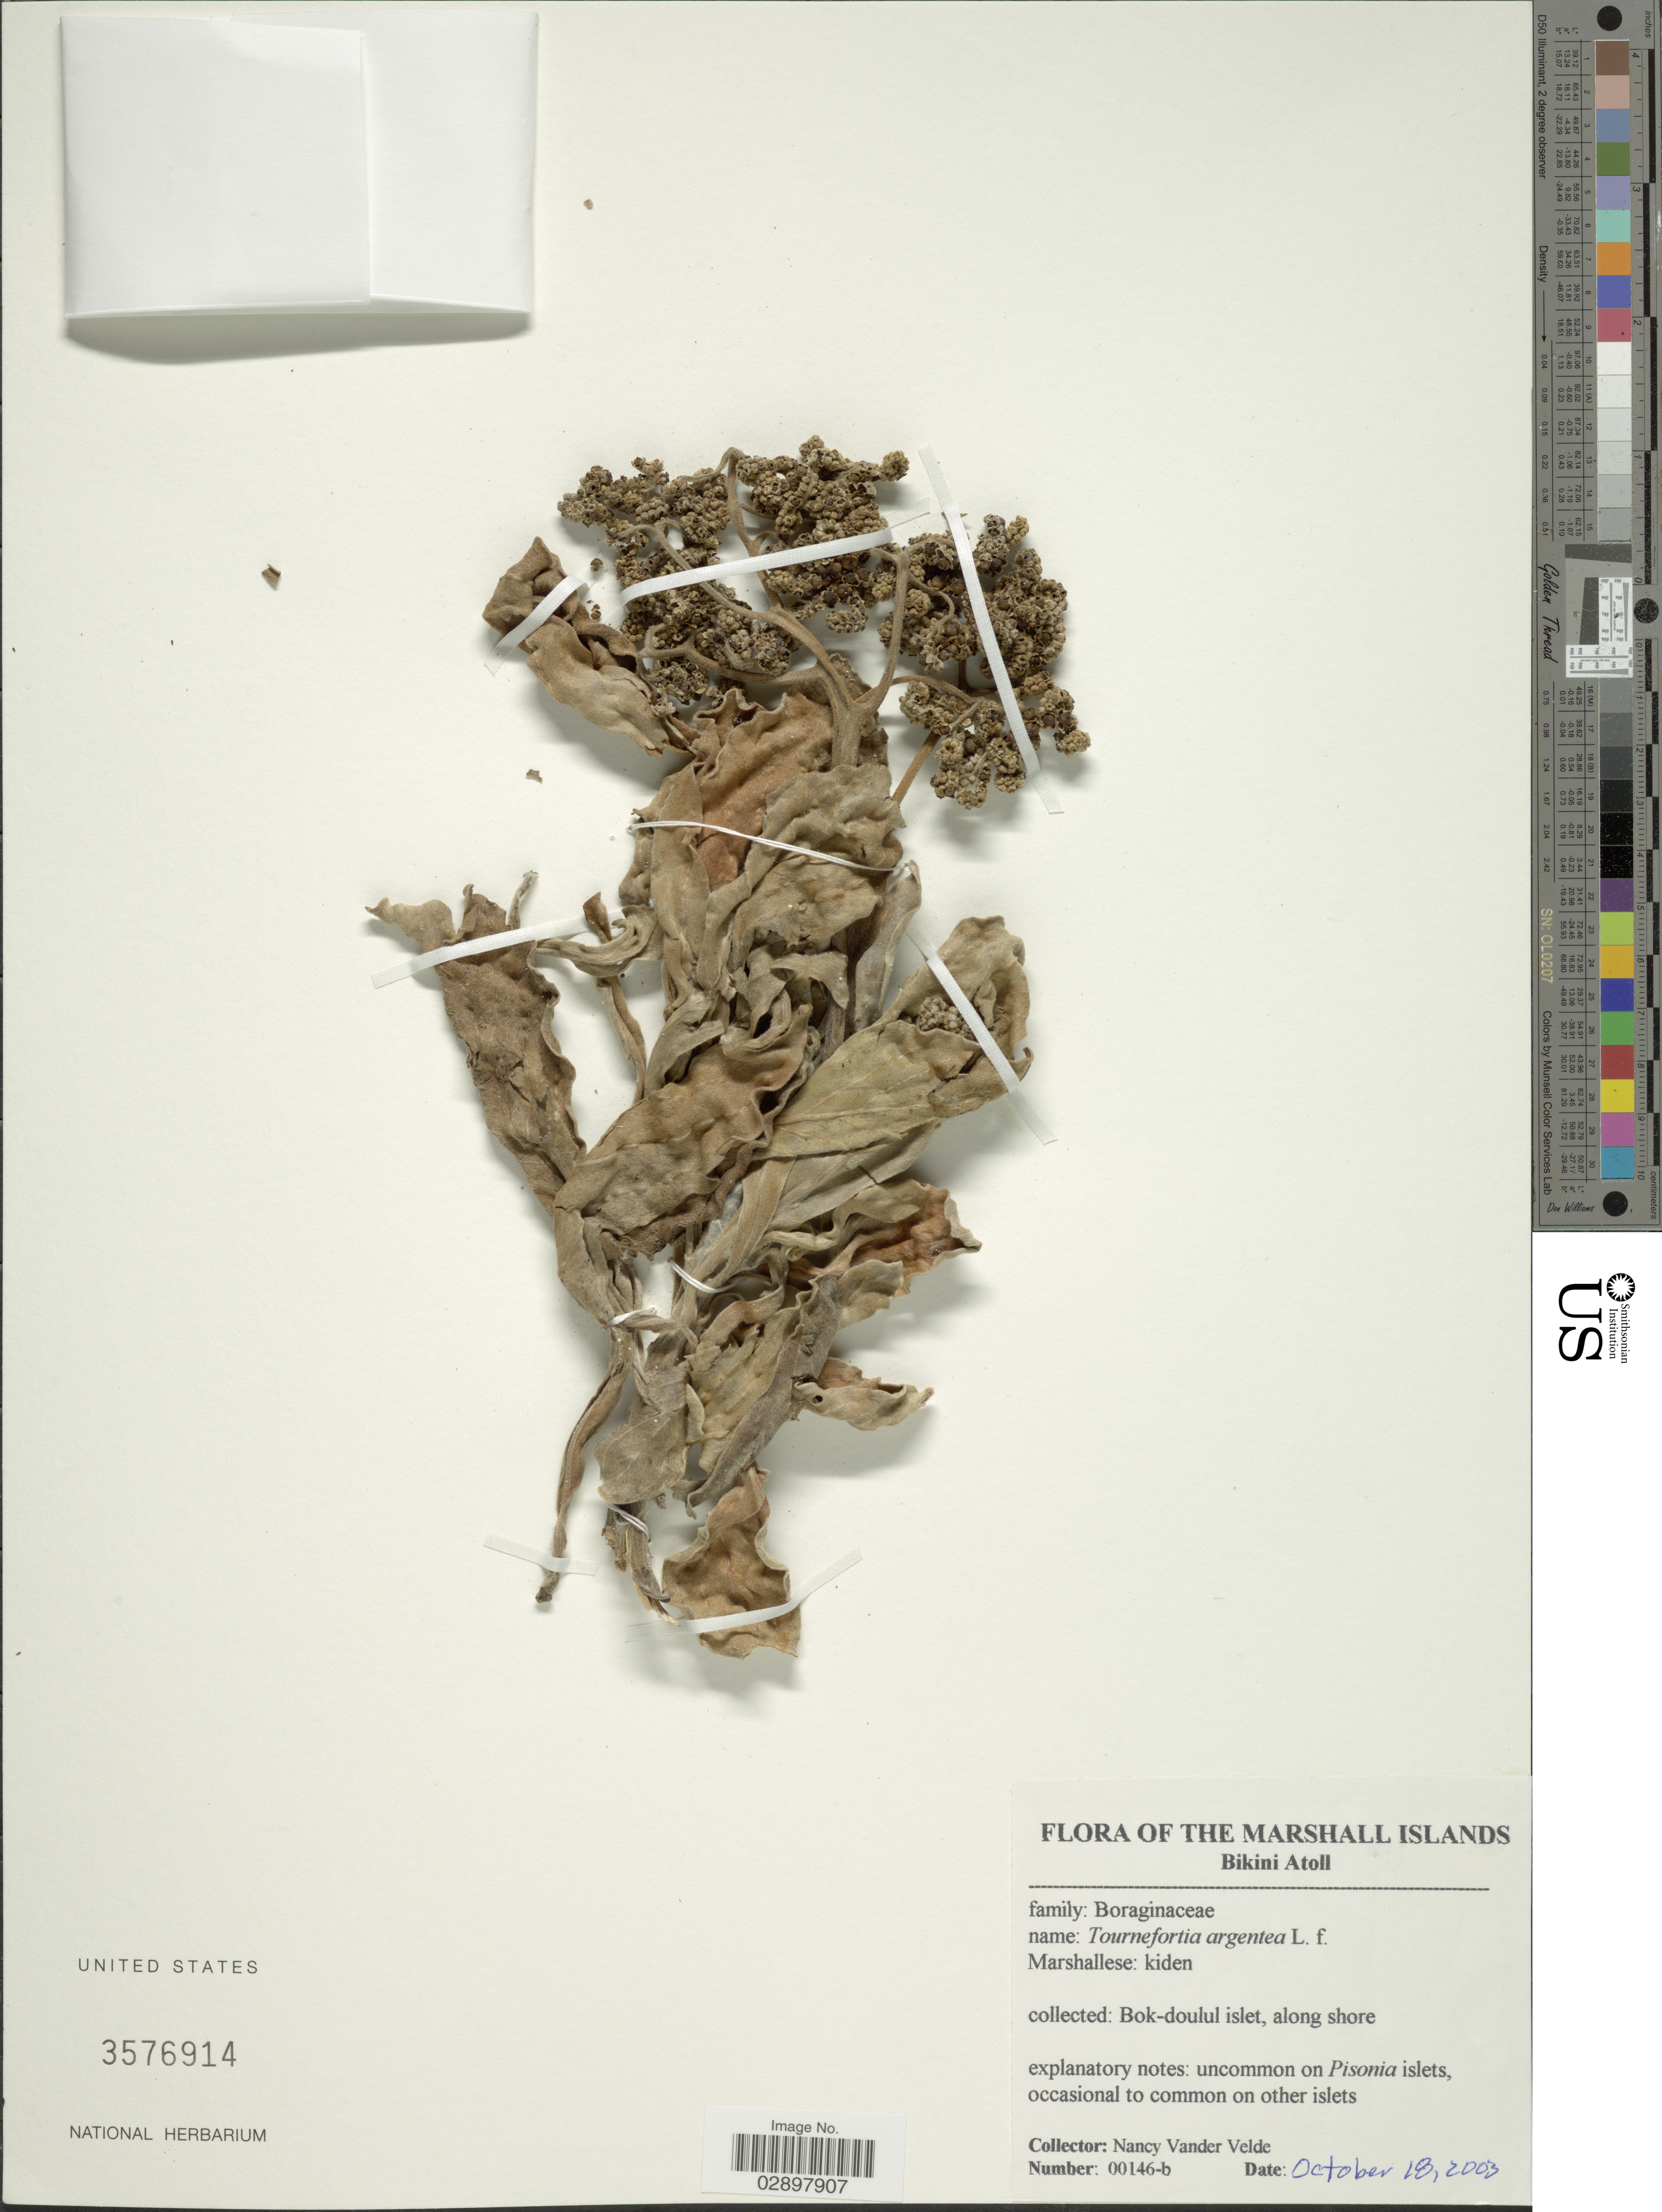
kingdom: Plantae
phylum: Tracheophyta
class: Magnoliopsida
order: Boraginales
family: Heliotropiaceae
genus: Heliotropium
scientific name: Heliotropium arboreum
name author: (Blanco) Mabberley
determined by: Wagner, W. L., (BOT), Smithsonian Institution - National Museum of Natural History (UNITED STATES)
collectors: N. Vander Velde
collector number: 00146-b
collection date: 2003-10-18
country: Marshall Islands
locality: Bikini Atoll. Bok-doulul islet, along shore.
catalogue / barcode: US 3576914